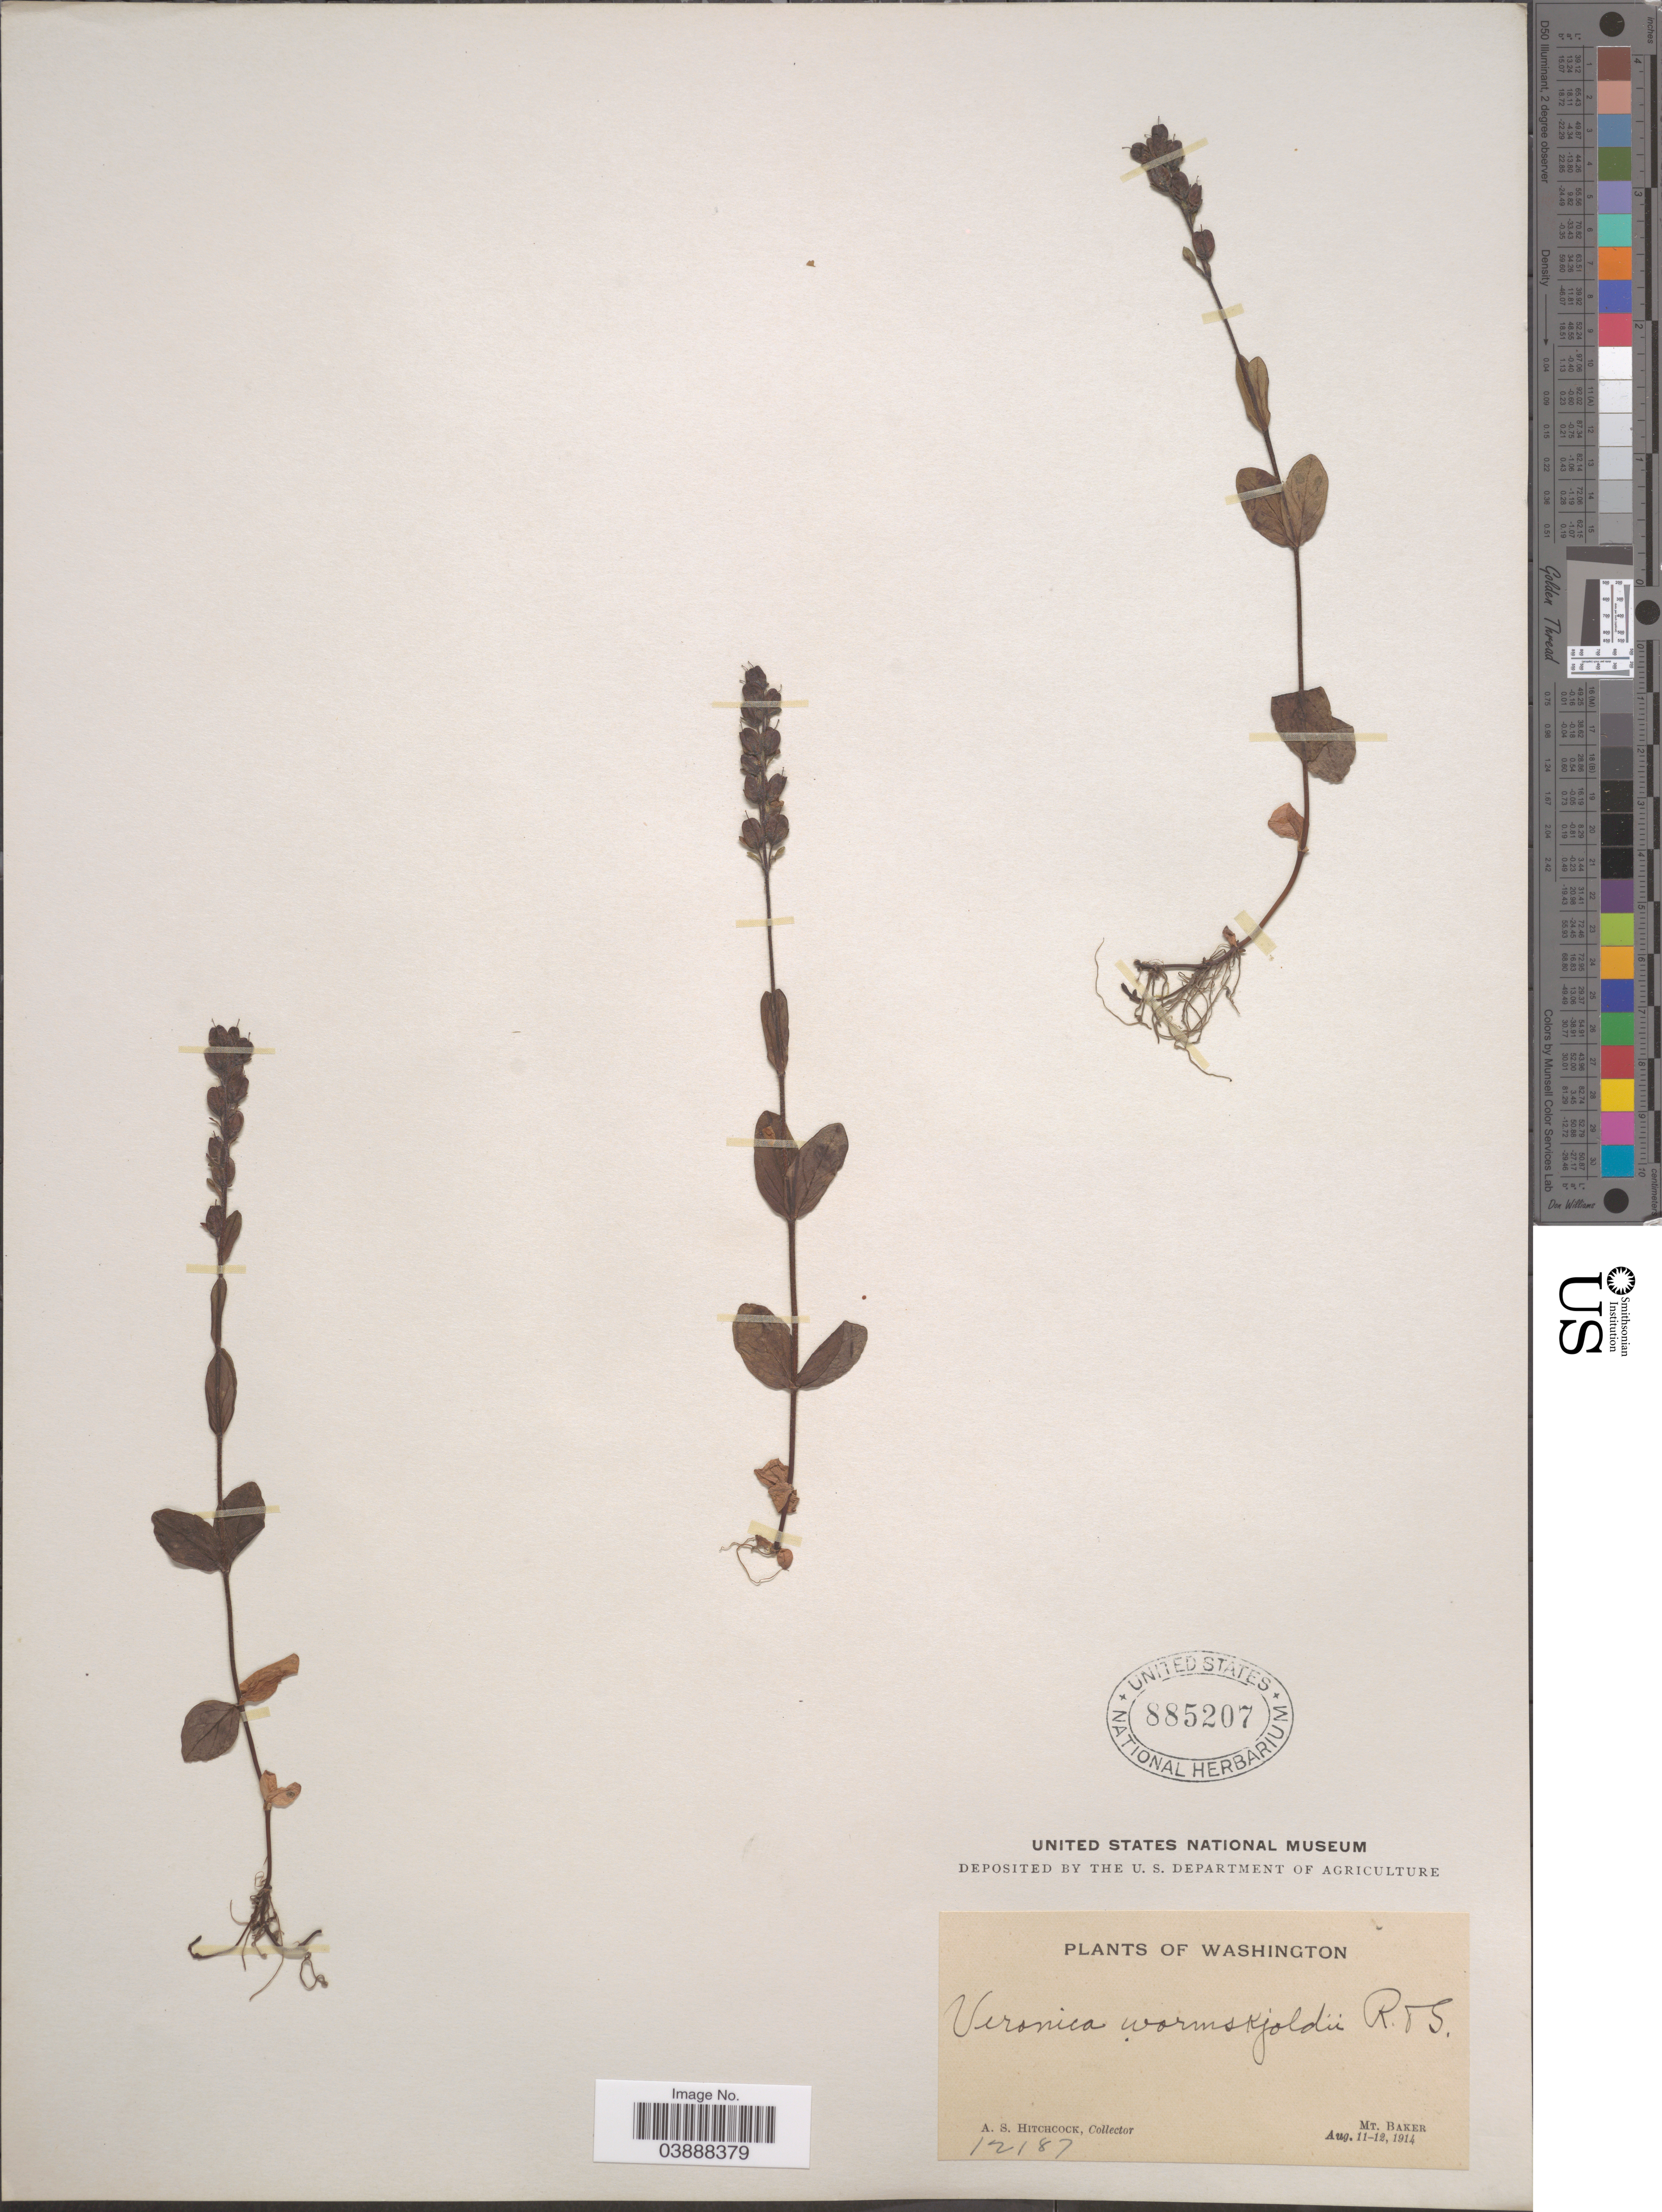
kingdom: Plantae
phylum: Tracheophyta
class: Magnoliopsida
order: Lamiales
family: Plantaginaceae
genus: Veronica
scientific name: Veronica wormskjoldii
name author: Roem. & Schult.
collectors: A. S. Hitchcock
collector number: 12187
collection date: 1914-08-11/1914-08-12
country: United States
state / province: Washington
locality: Mt. Baker.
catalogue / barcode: US 885207